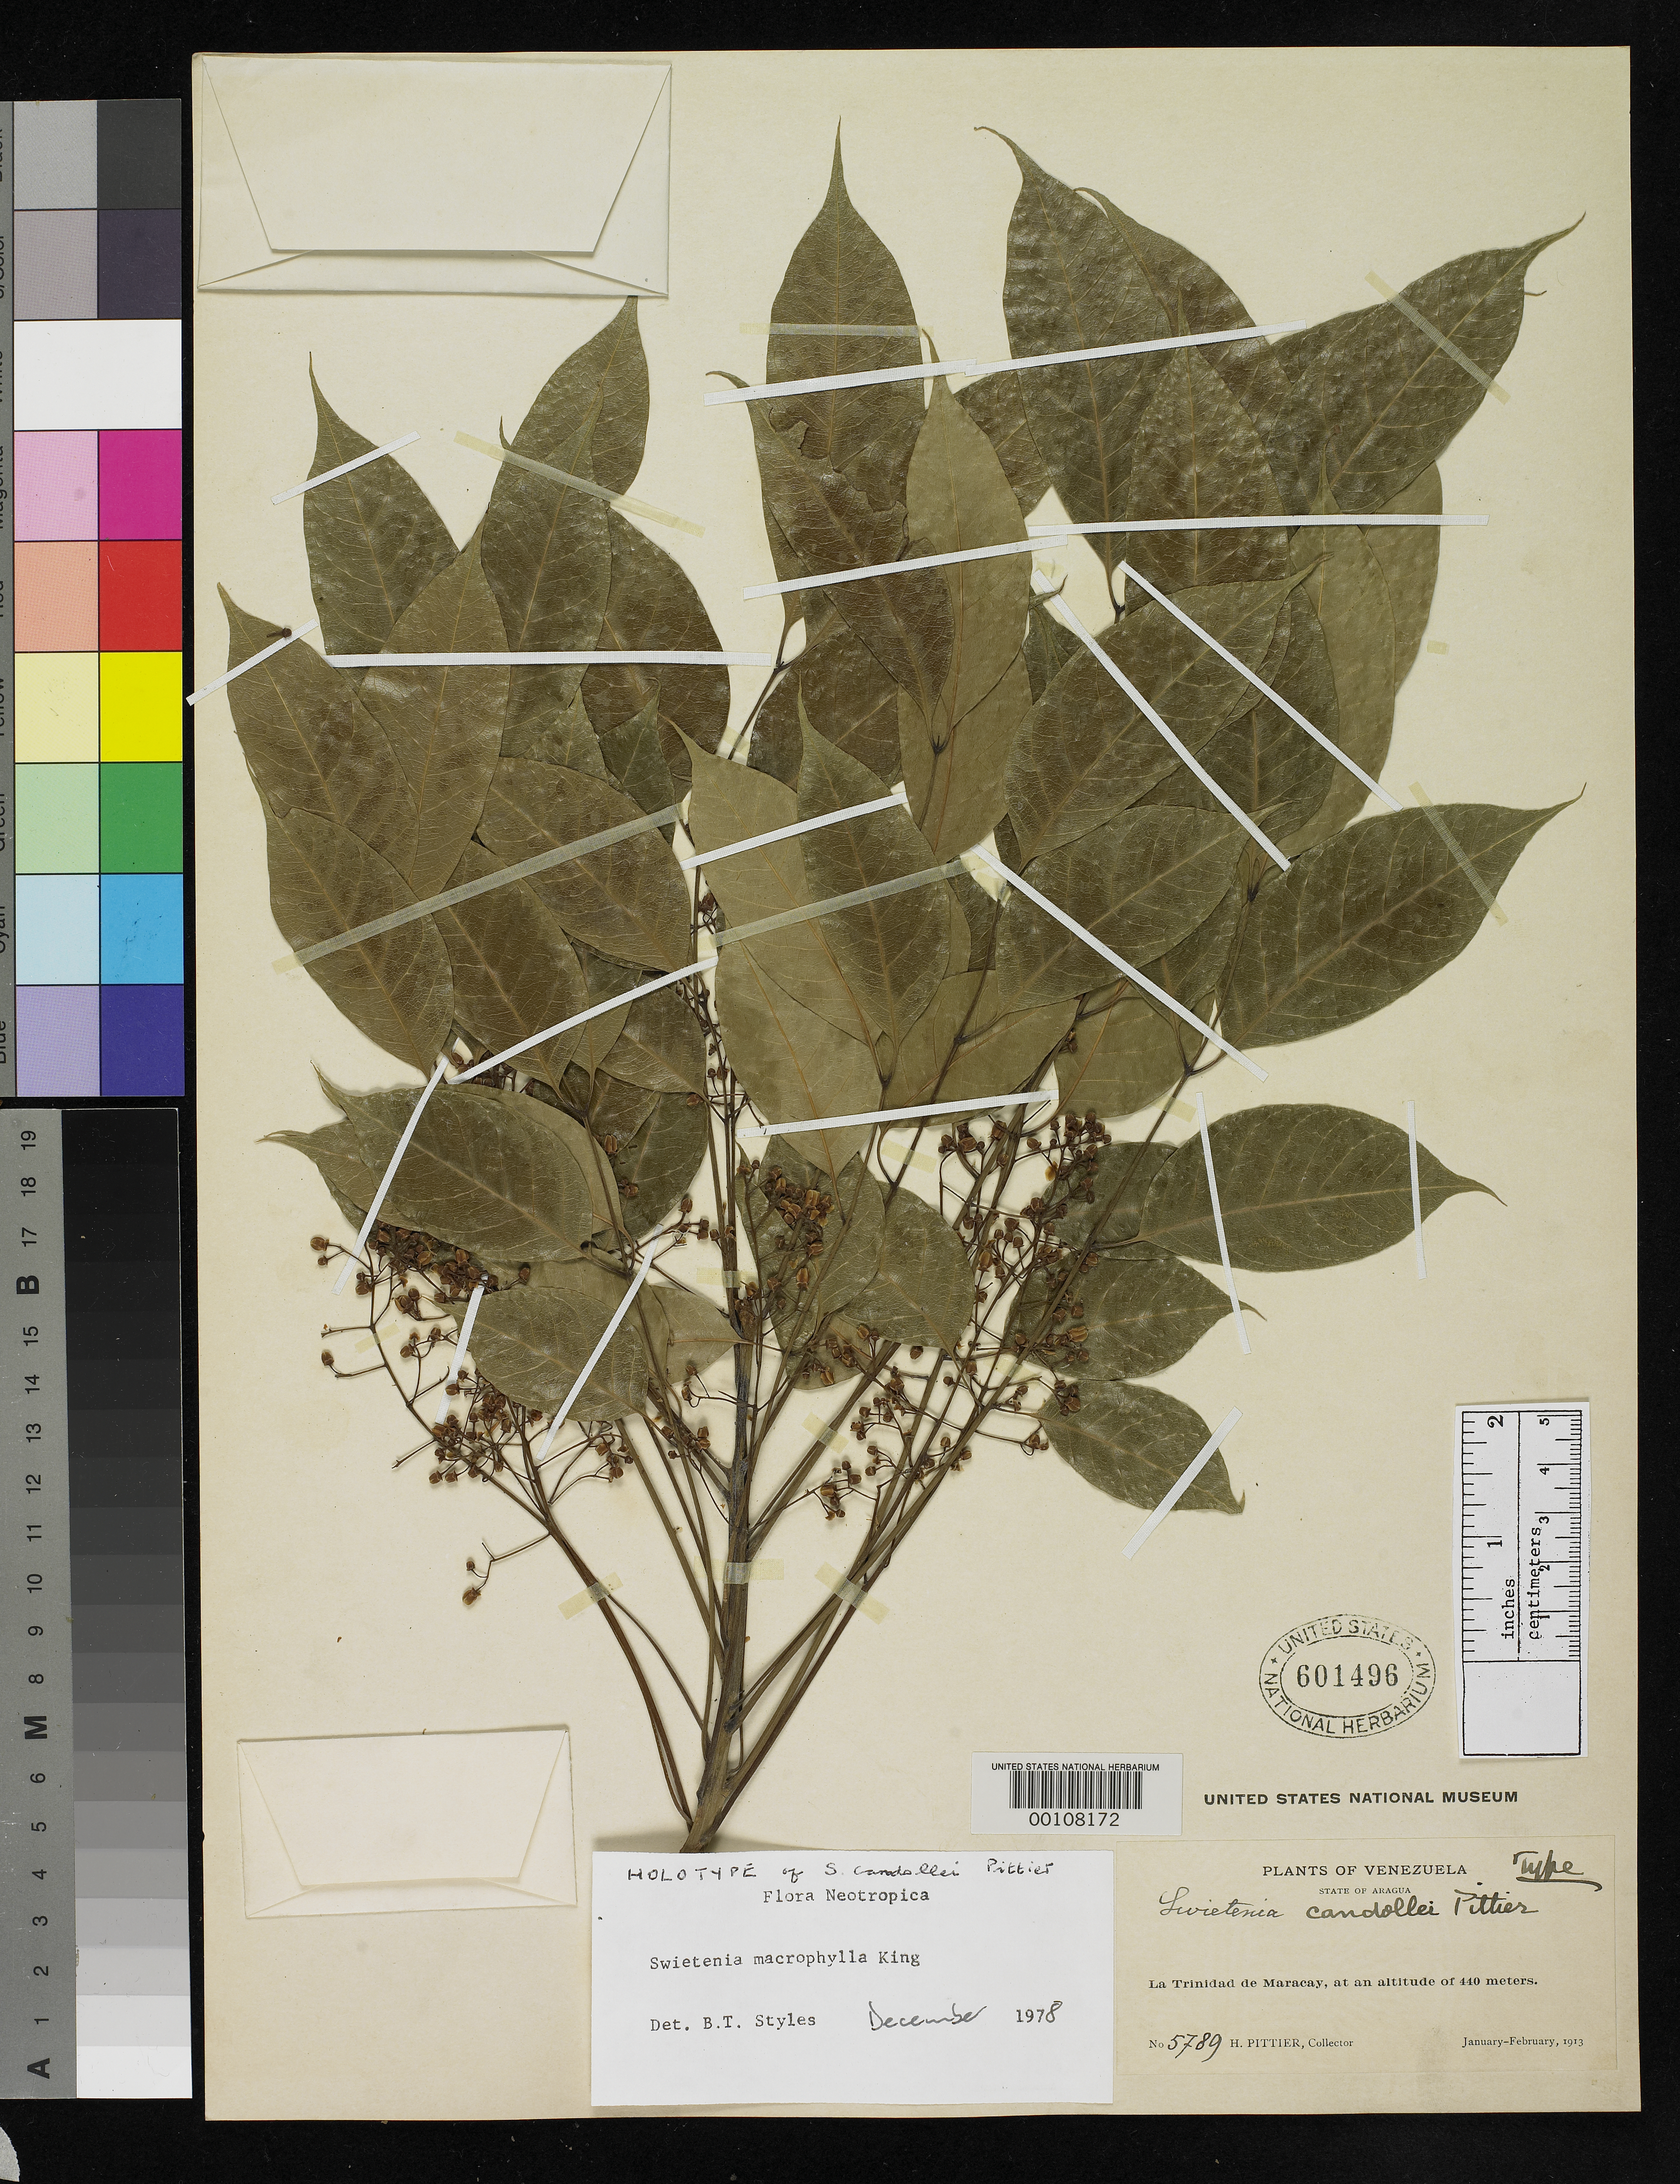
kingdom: Plantae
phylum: Tracheophyta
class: Magnoliopsida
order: Sapindales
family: Meliaceae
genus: Swietenia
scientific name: Swietenia candollei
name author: Pittier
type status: Holotype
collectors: H. F. Pittier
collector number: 5789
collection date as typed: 31 Jan 1913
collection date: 1913-01-31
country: Venezuela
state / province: Aragua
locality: La Trinidad de Maracay.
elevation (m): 440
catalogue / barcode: US 601496